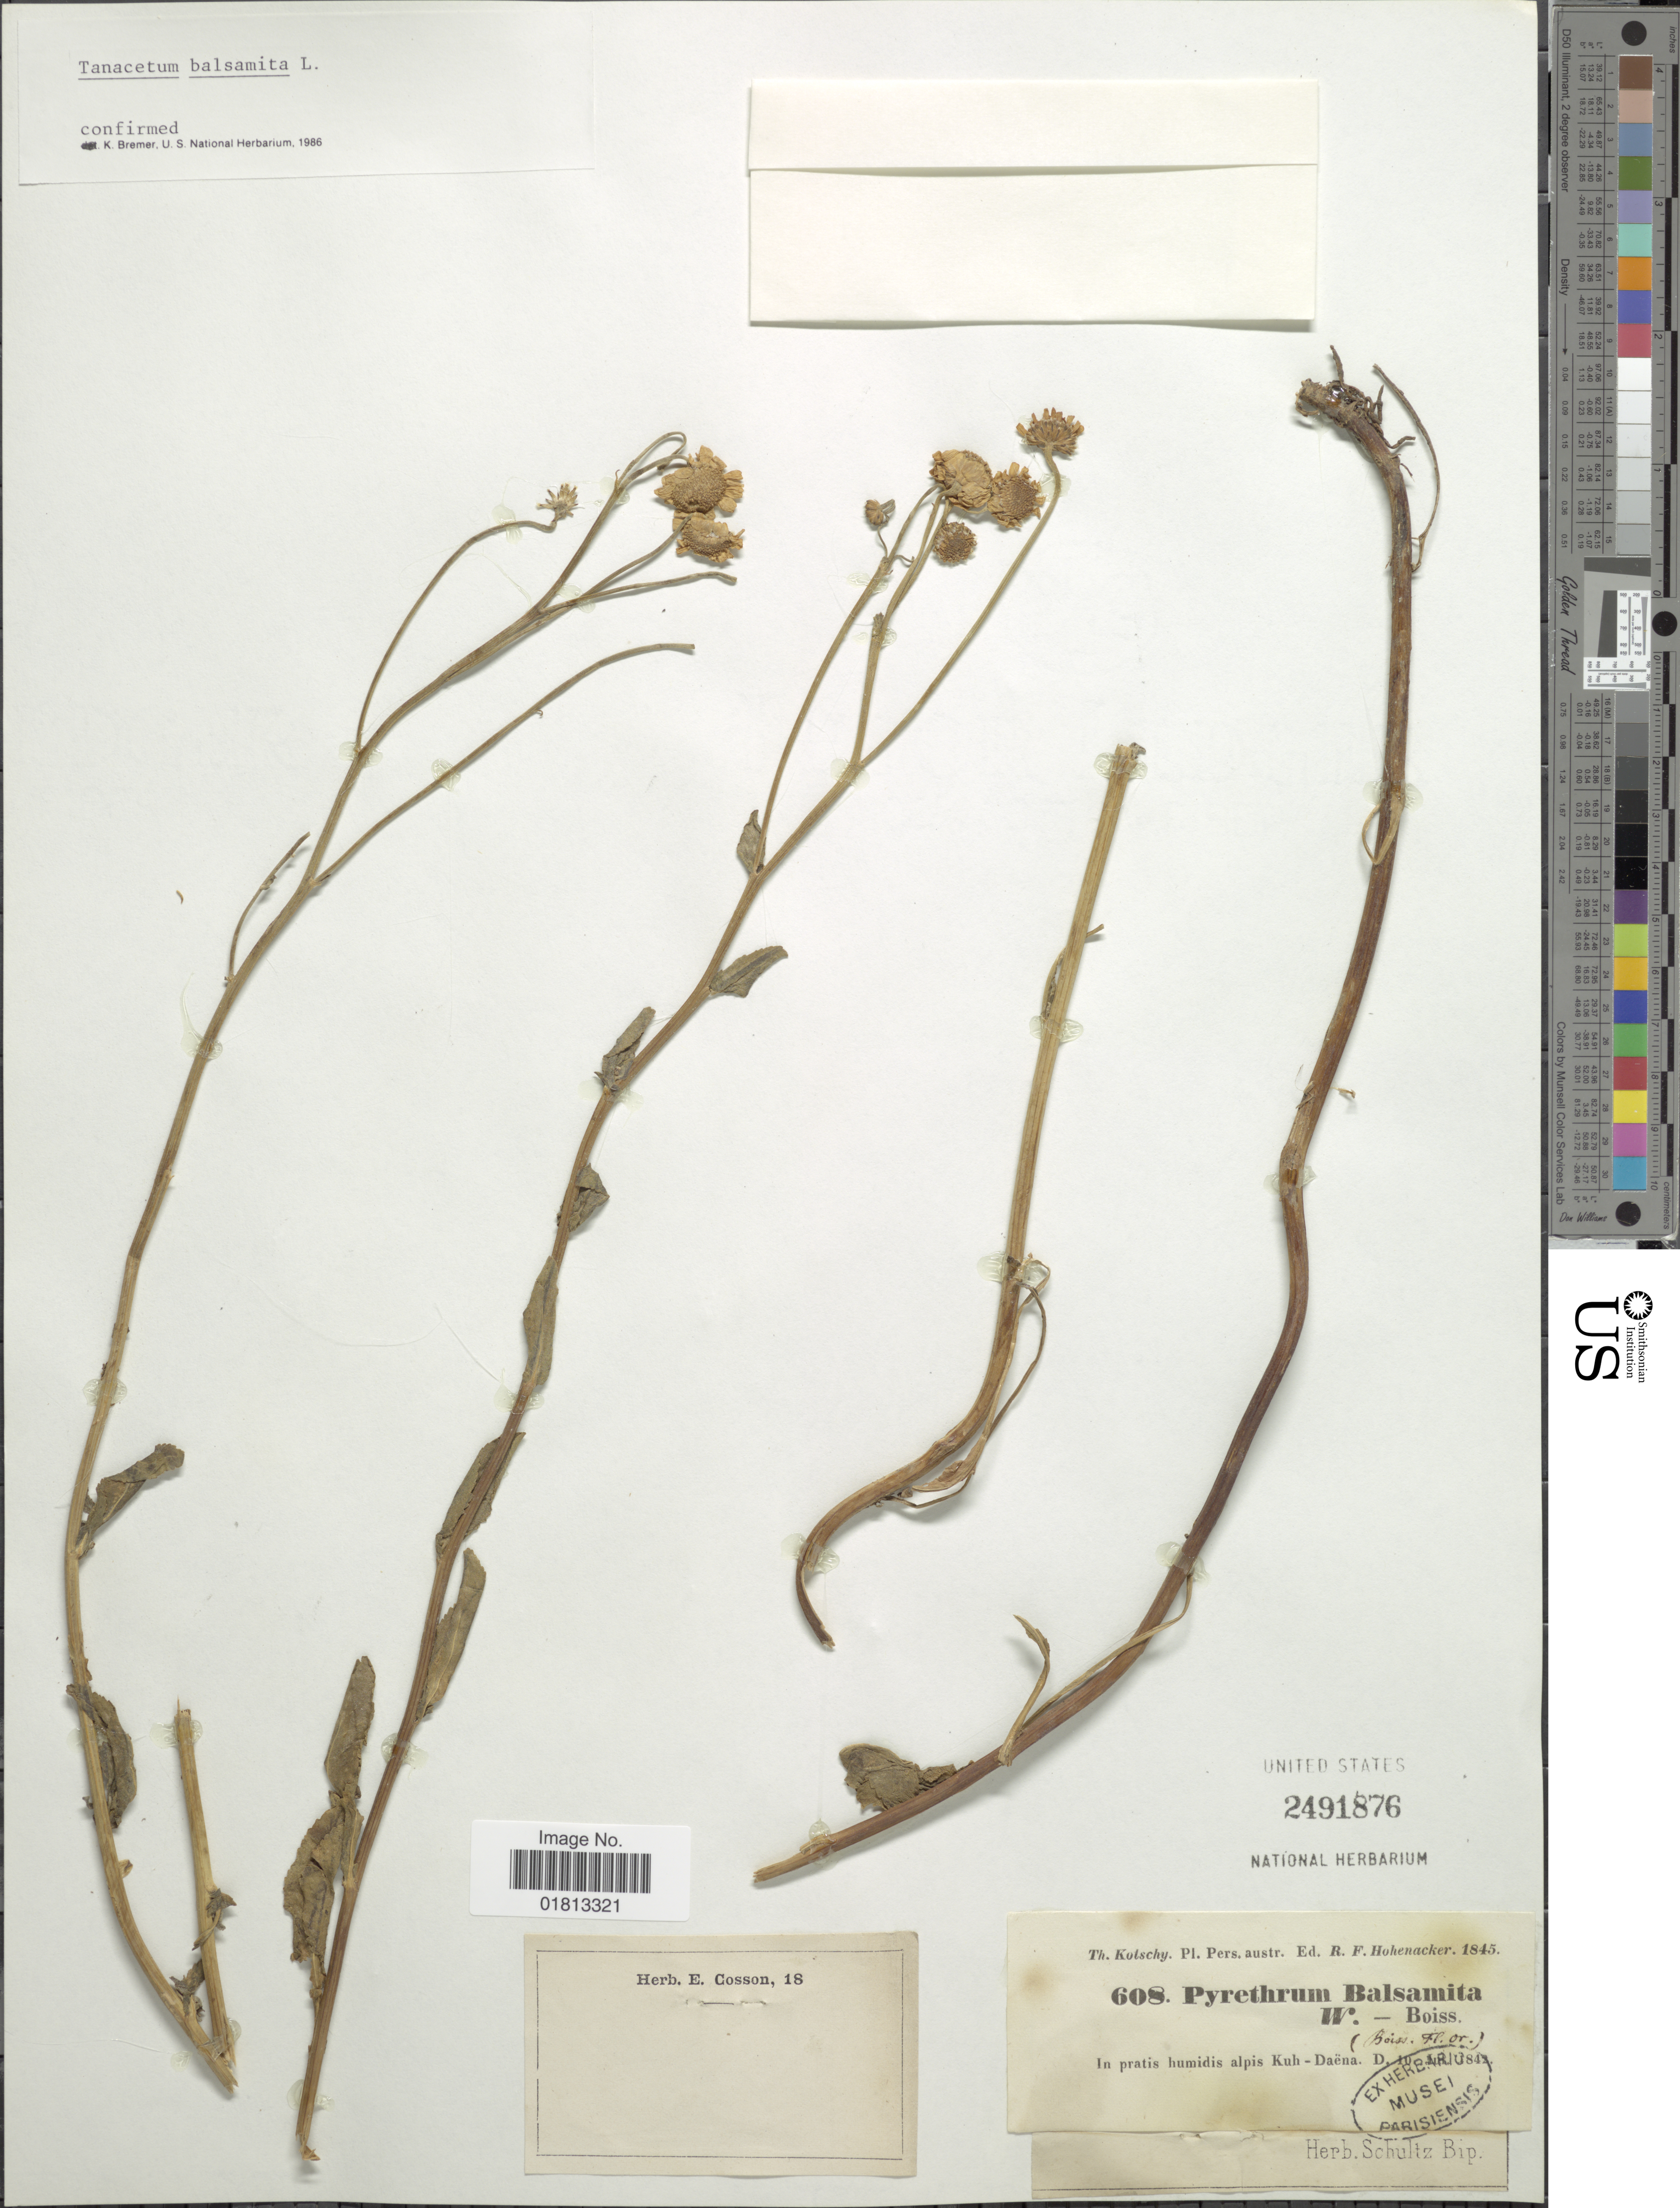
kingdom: Plantae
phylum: Tracheophyta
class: Magnoliopsida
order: Asterales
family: Asteraceae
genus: Tanacetum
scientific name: Tanacetum balsamita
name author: L.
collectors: K. G. Kotschy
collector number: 608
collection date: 1842-07-10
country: Iran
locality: In partis humidis alpis Kuh-Daena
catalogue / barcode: US 2491876